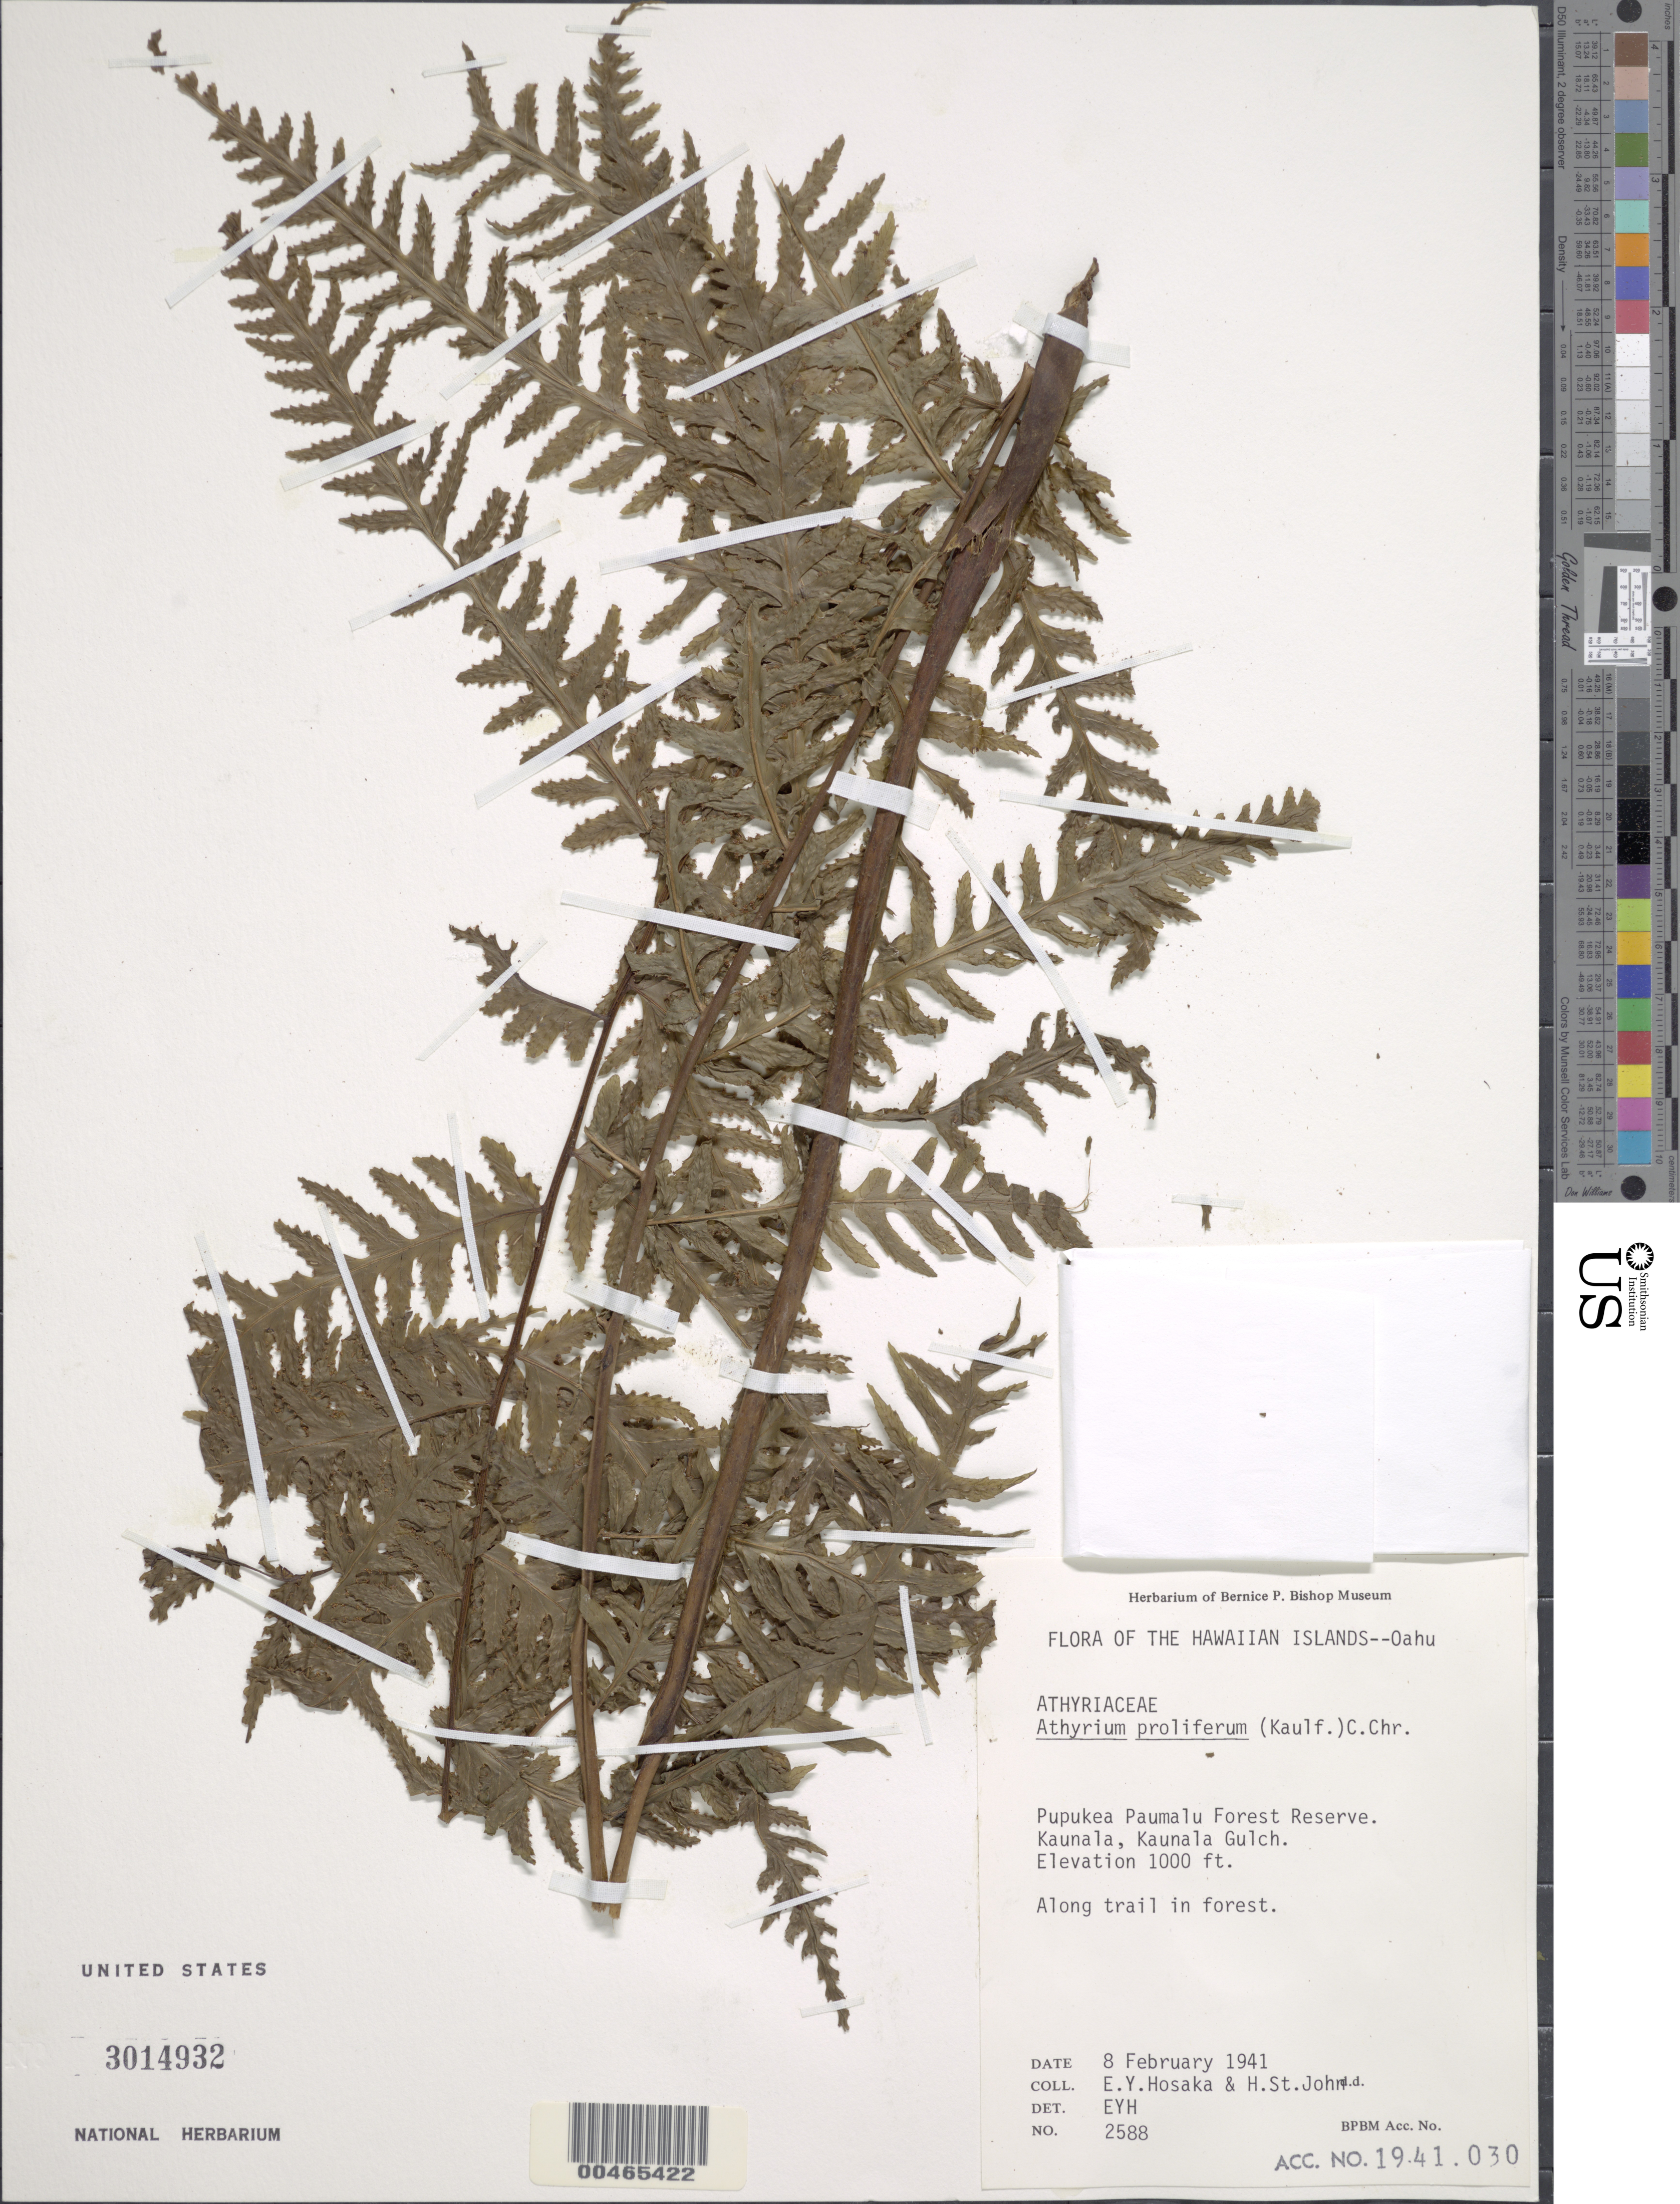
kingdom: Plantae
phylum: Tracheophyta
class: Polypodiopsida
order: Polypodiales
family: Athyriaceae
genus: Deparia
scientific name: Deparia prolifera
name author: (Kaulf.) Hook. & Grev.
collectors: E. Y. Hosaka & H. St. John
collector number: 2588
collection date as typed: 8 Feb 1941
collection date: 1941-02-08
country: United States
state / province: Hawaii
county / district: Honolulu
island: Oahu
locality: Pupukea Paumalu Forest Reserve, Kaunala, Kaunala Gulch, Oahu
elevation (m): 305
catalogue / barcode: US 3014932